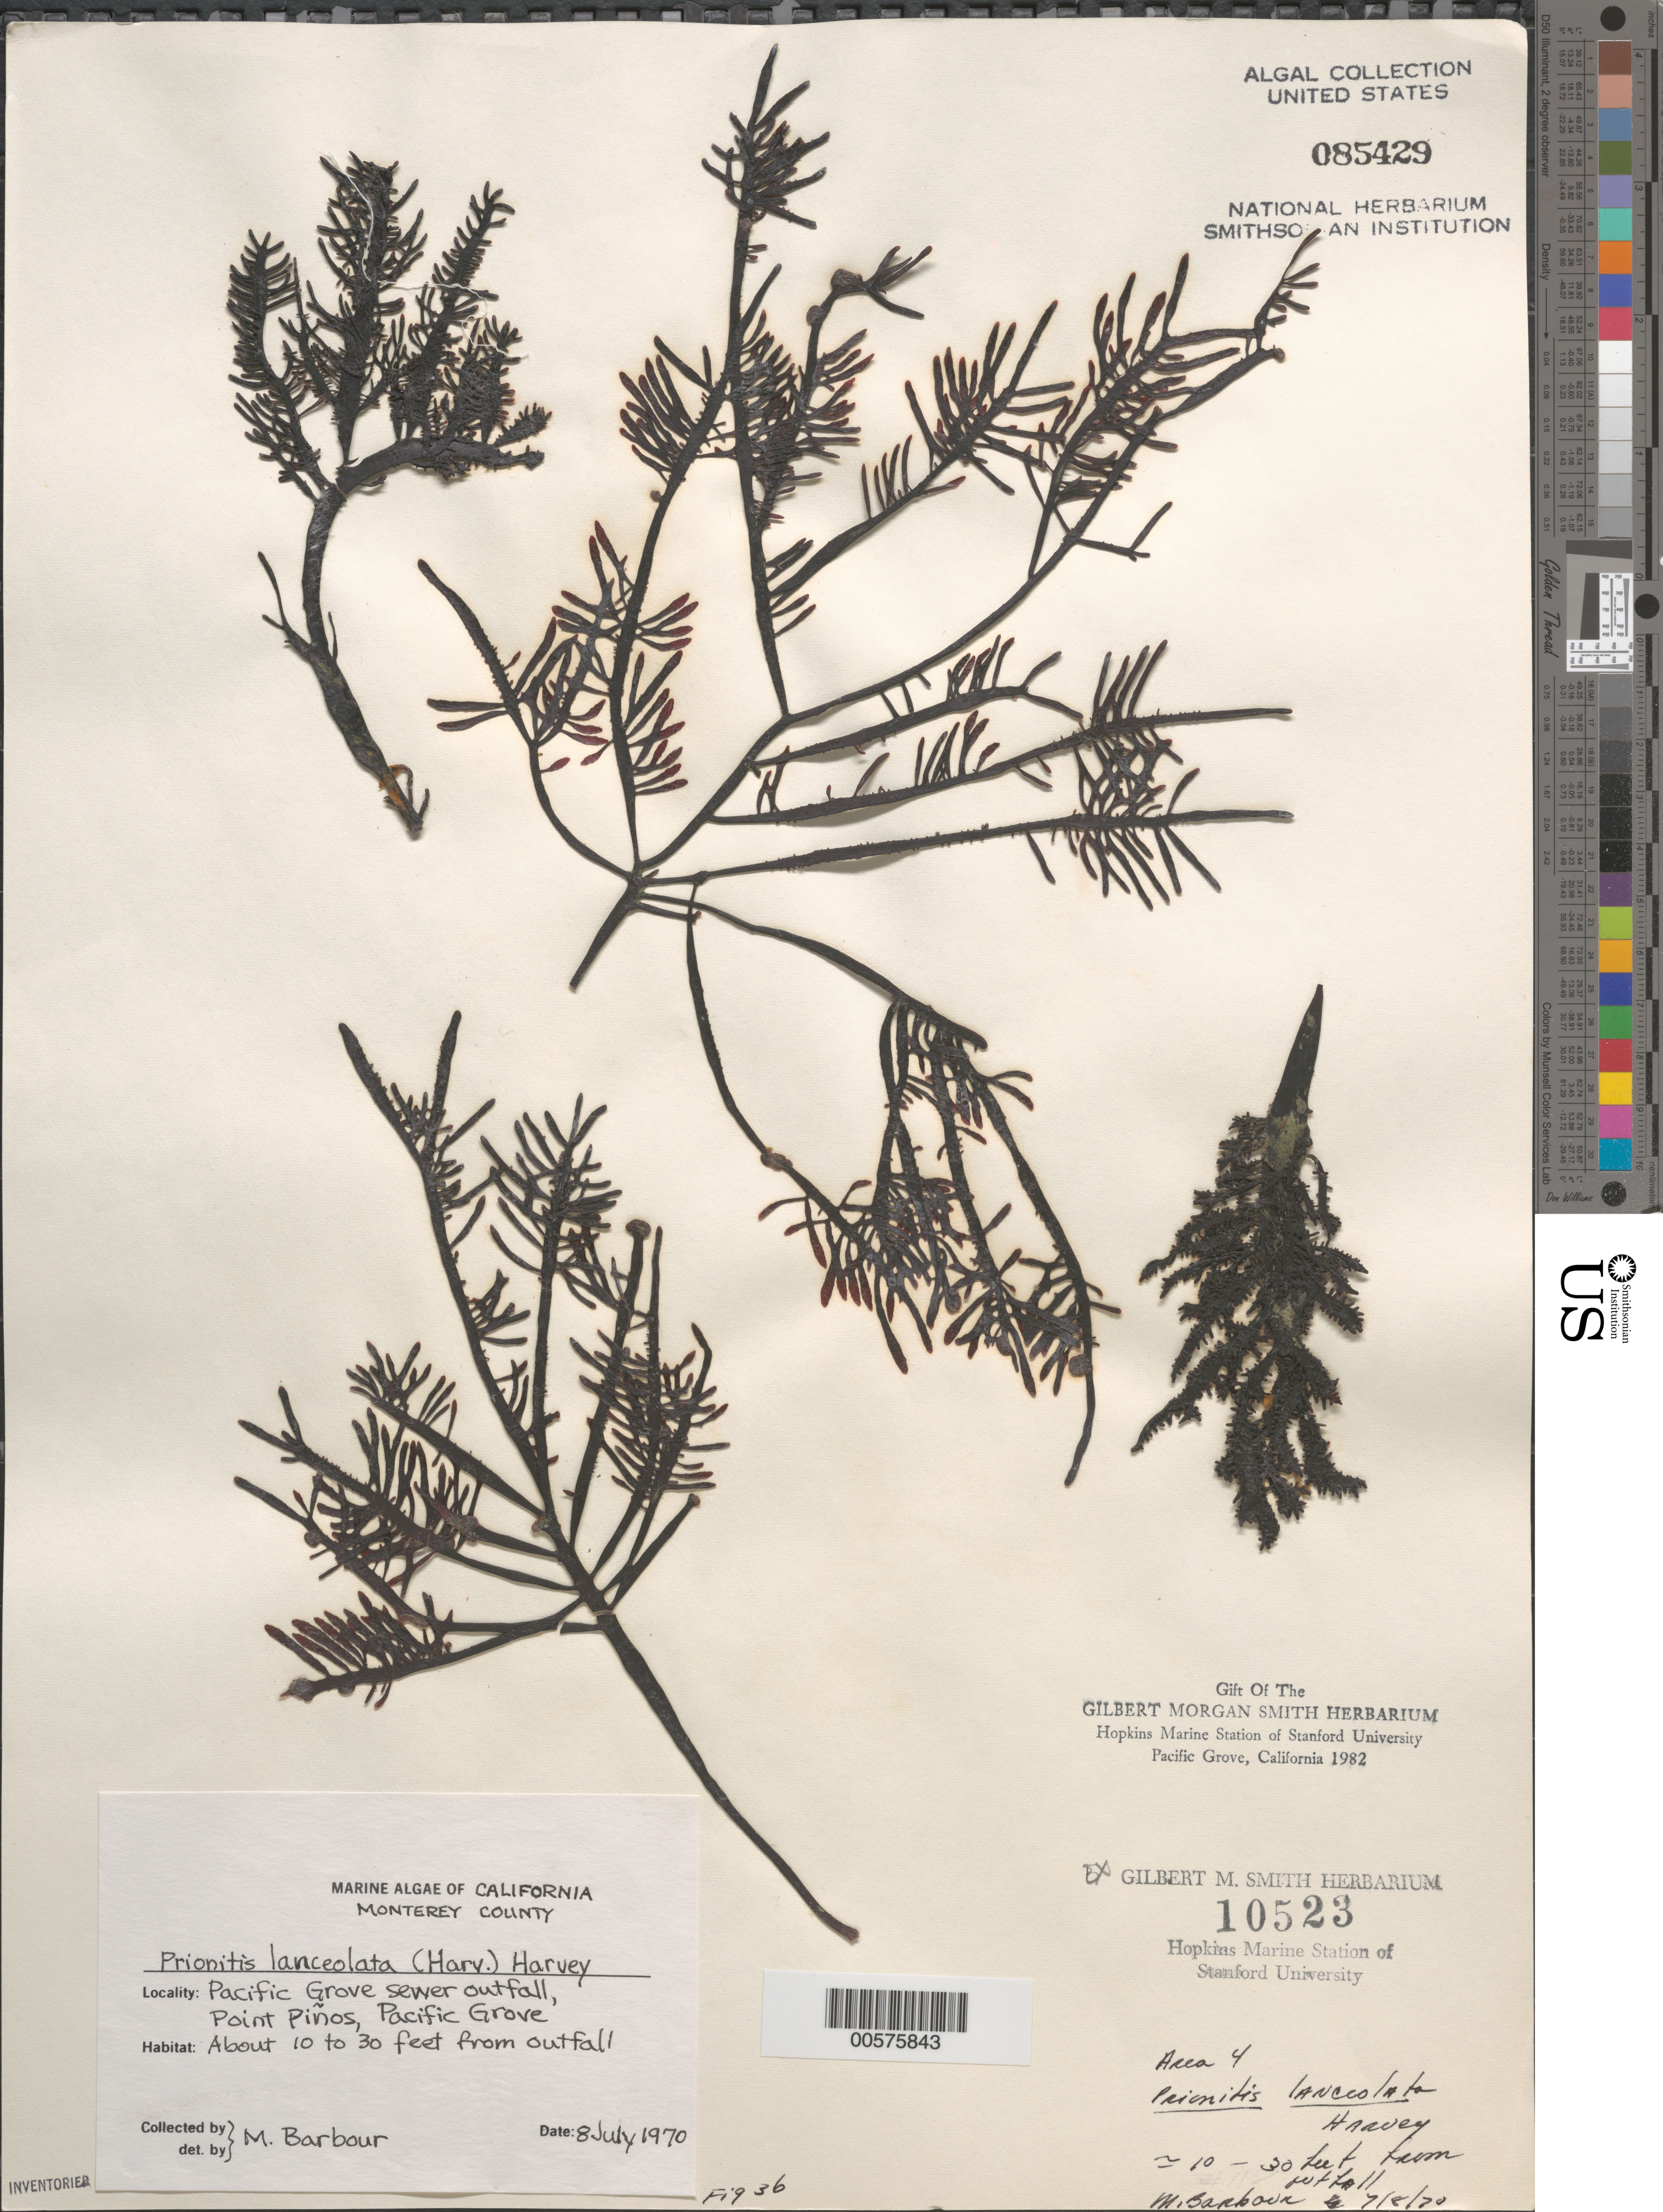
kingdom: Plantae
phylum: Rhodophyta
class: Florideophyceae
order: Cryptonemiales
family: Cryptonemiaceae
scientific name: Prionitis lanceolata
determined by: Barbour, M.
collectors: M. Barbour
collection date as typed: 08 Jul 1970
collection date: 1970-07-08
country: United States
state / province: California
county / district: Monterey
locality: Point Pinos, Pacific Grove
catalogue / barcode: US 85429